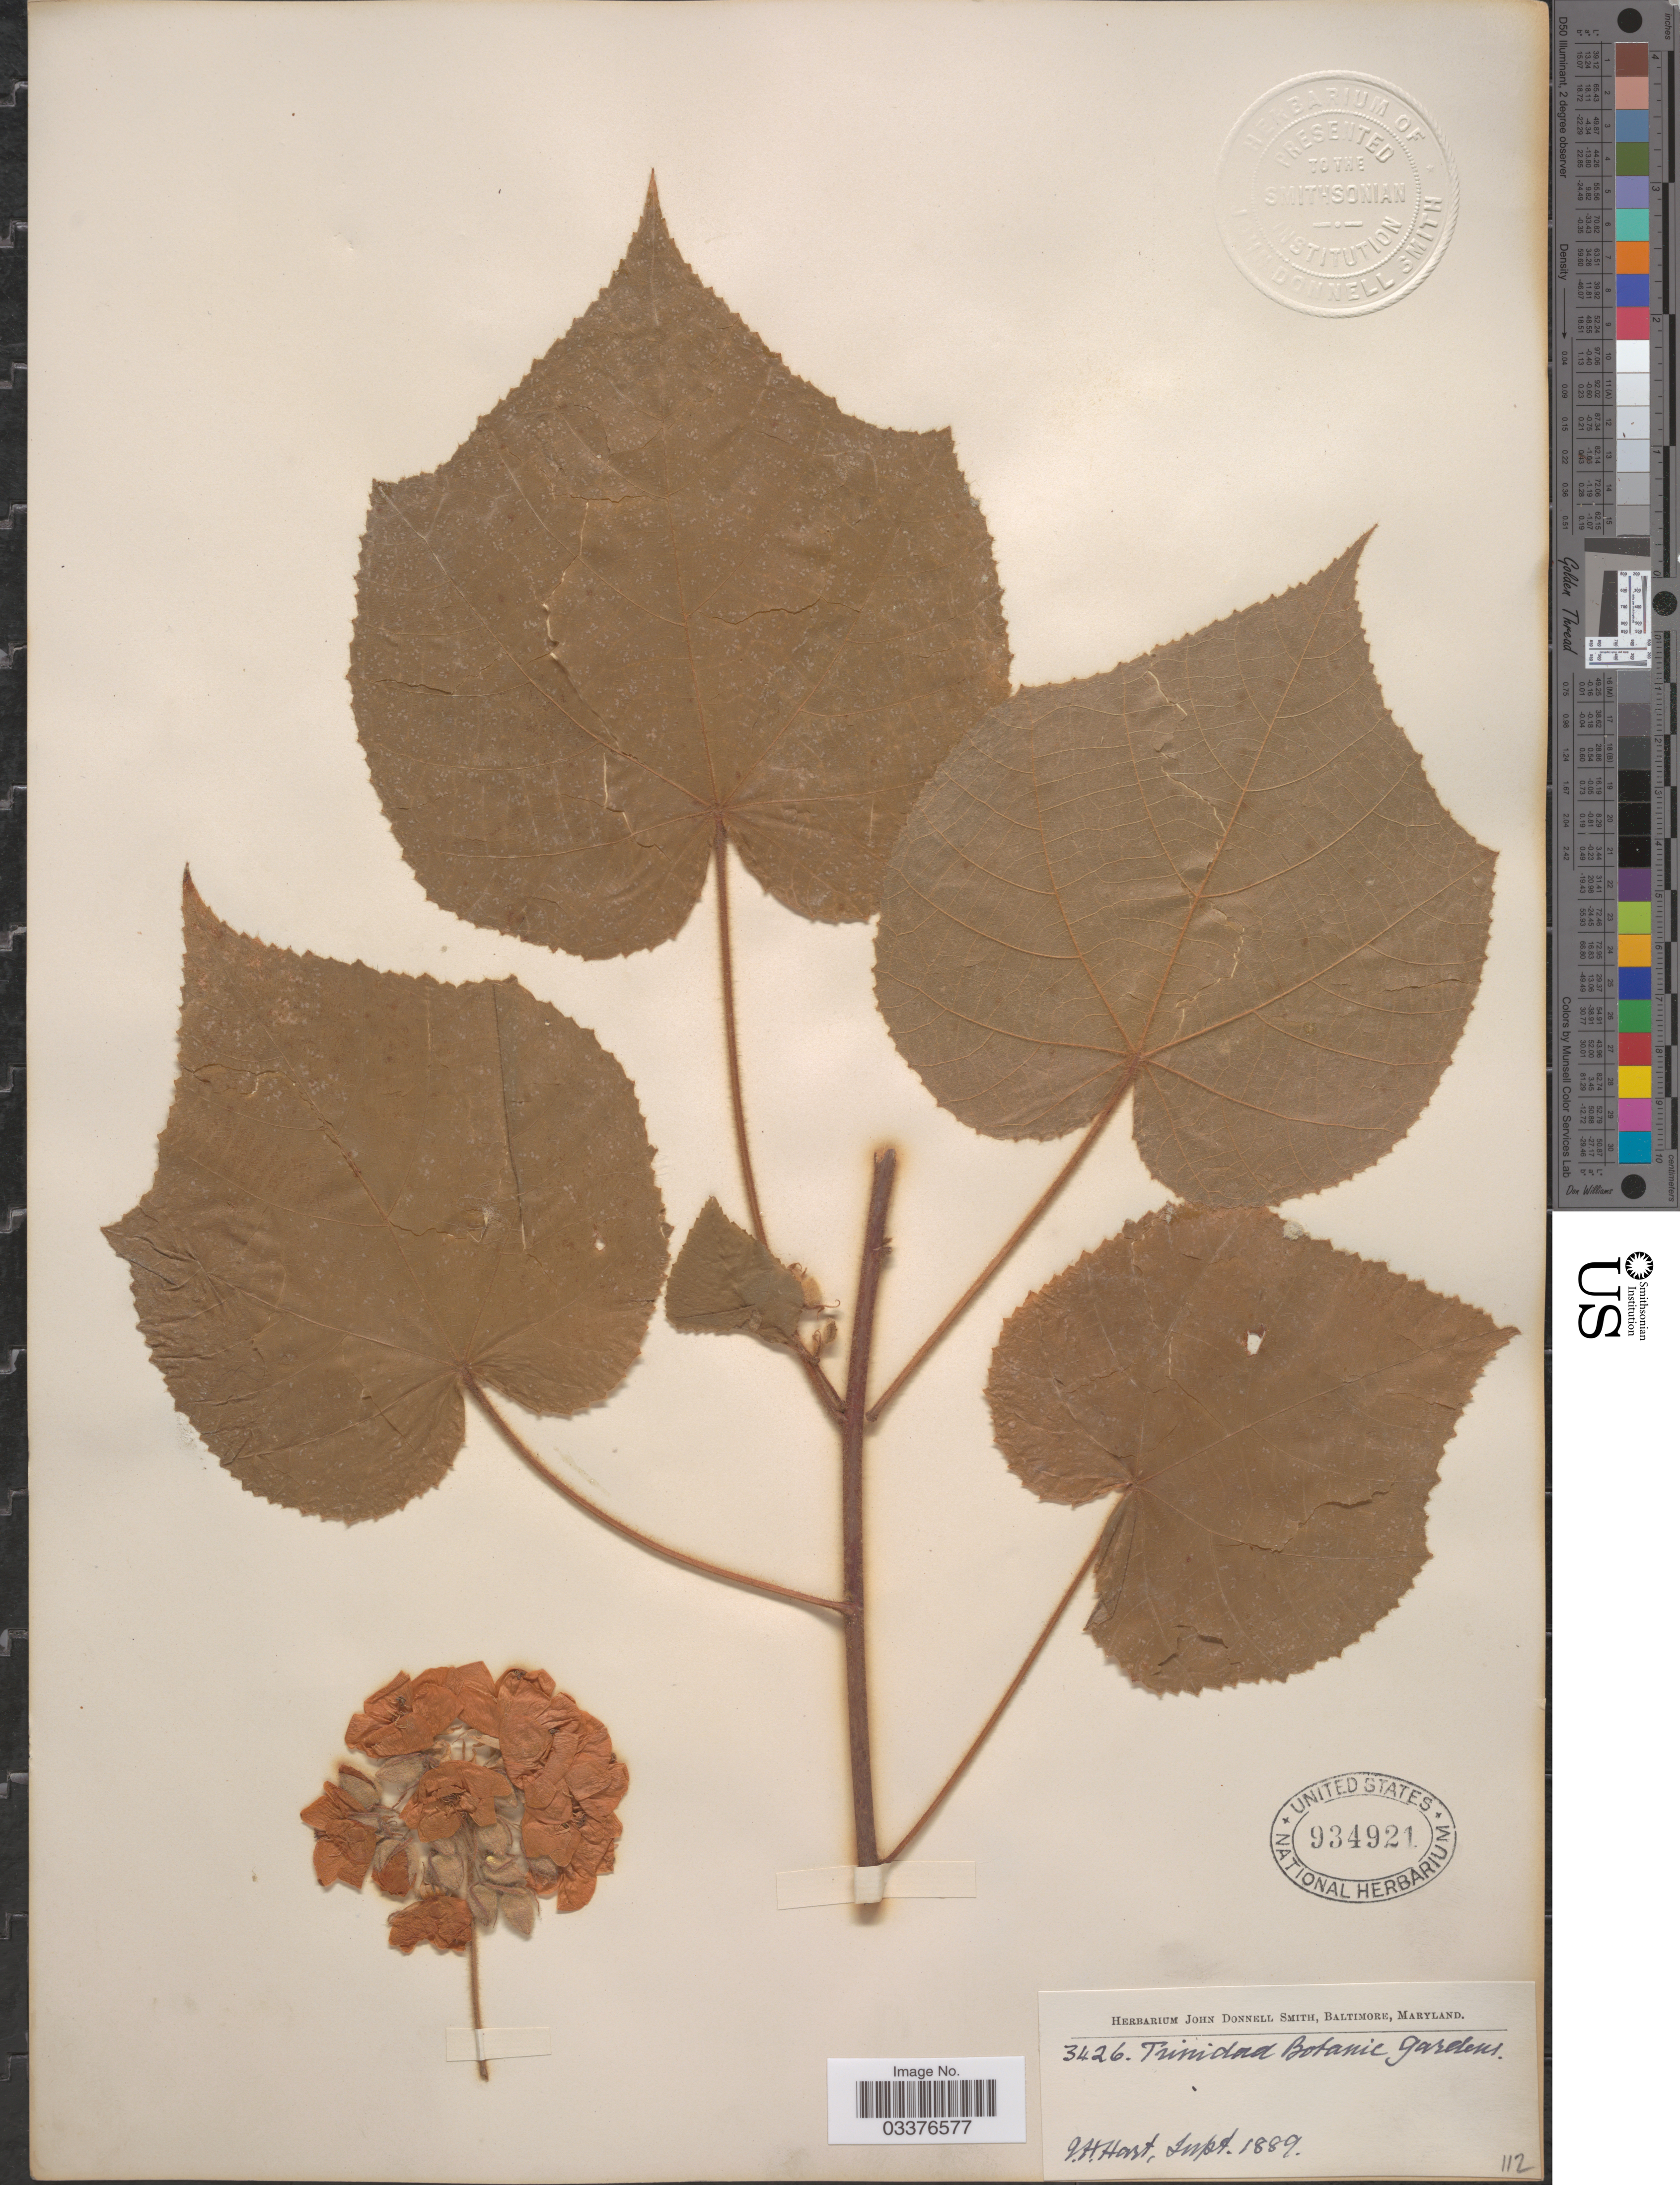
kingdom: Plantae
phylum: Tracheophyta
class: Magnoliopsida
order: Malvales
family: Malvaceae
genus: Dombeya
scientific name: Dombeya sp.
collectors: J. H. Hart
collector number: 3426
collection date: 1889-09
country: Trinidad and Tobago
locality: Trinidad Botanic Gardens.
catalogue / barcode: US 934921